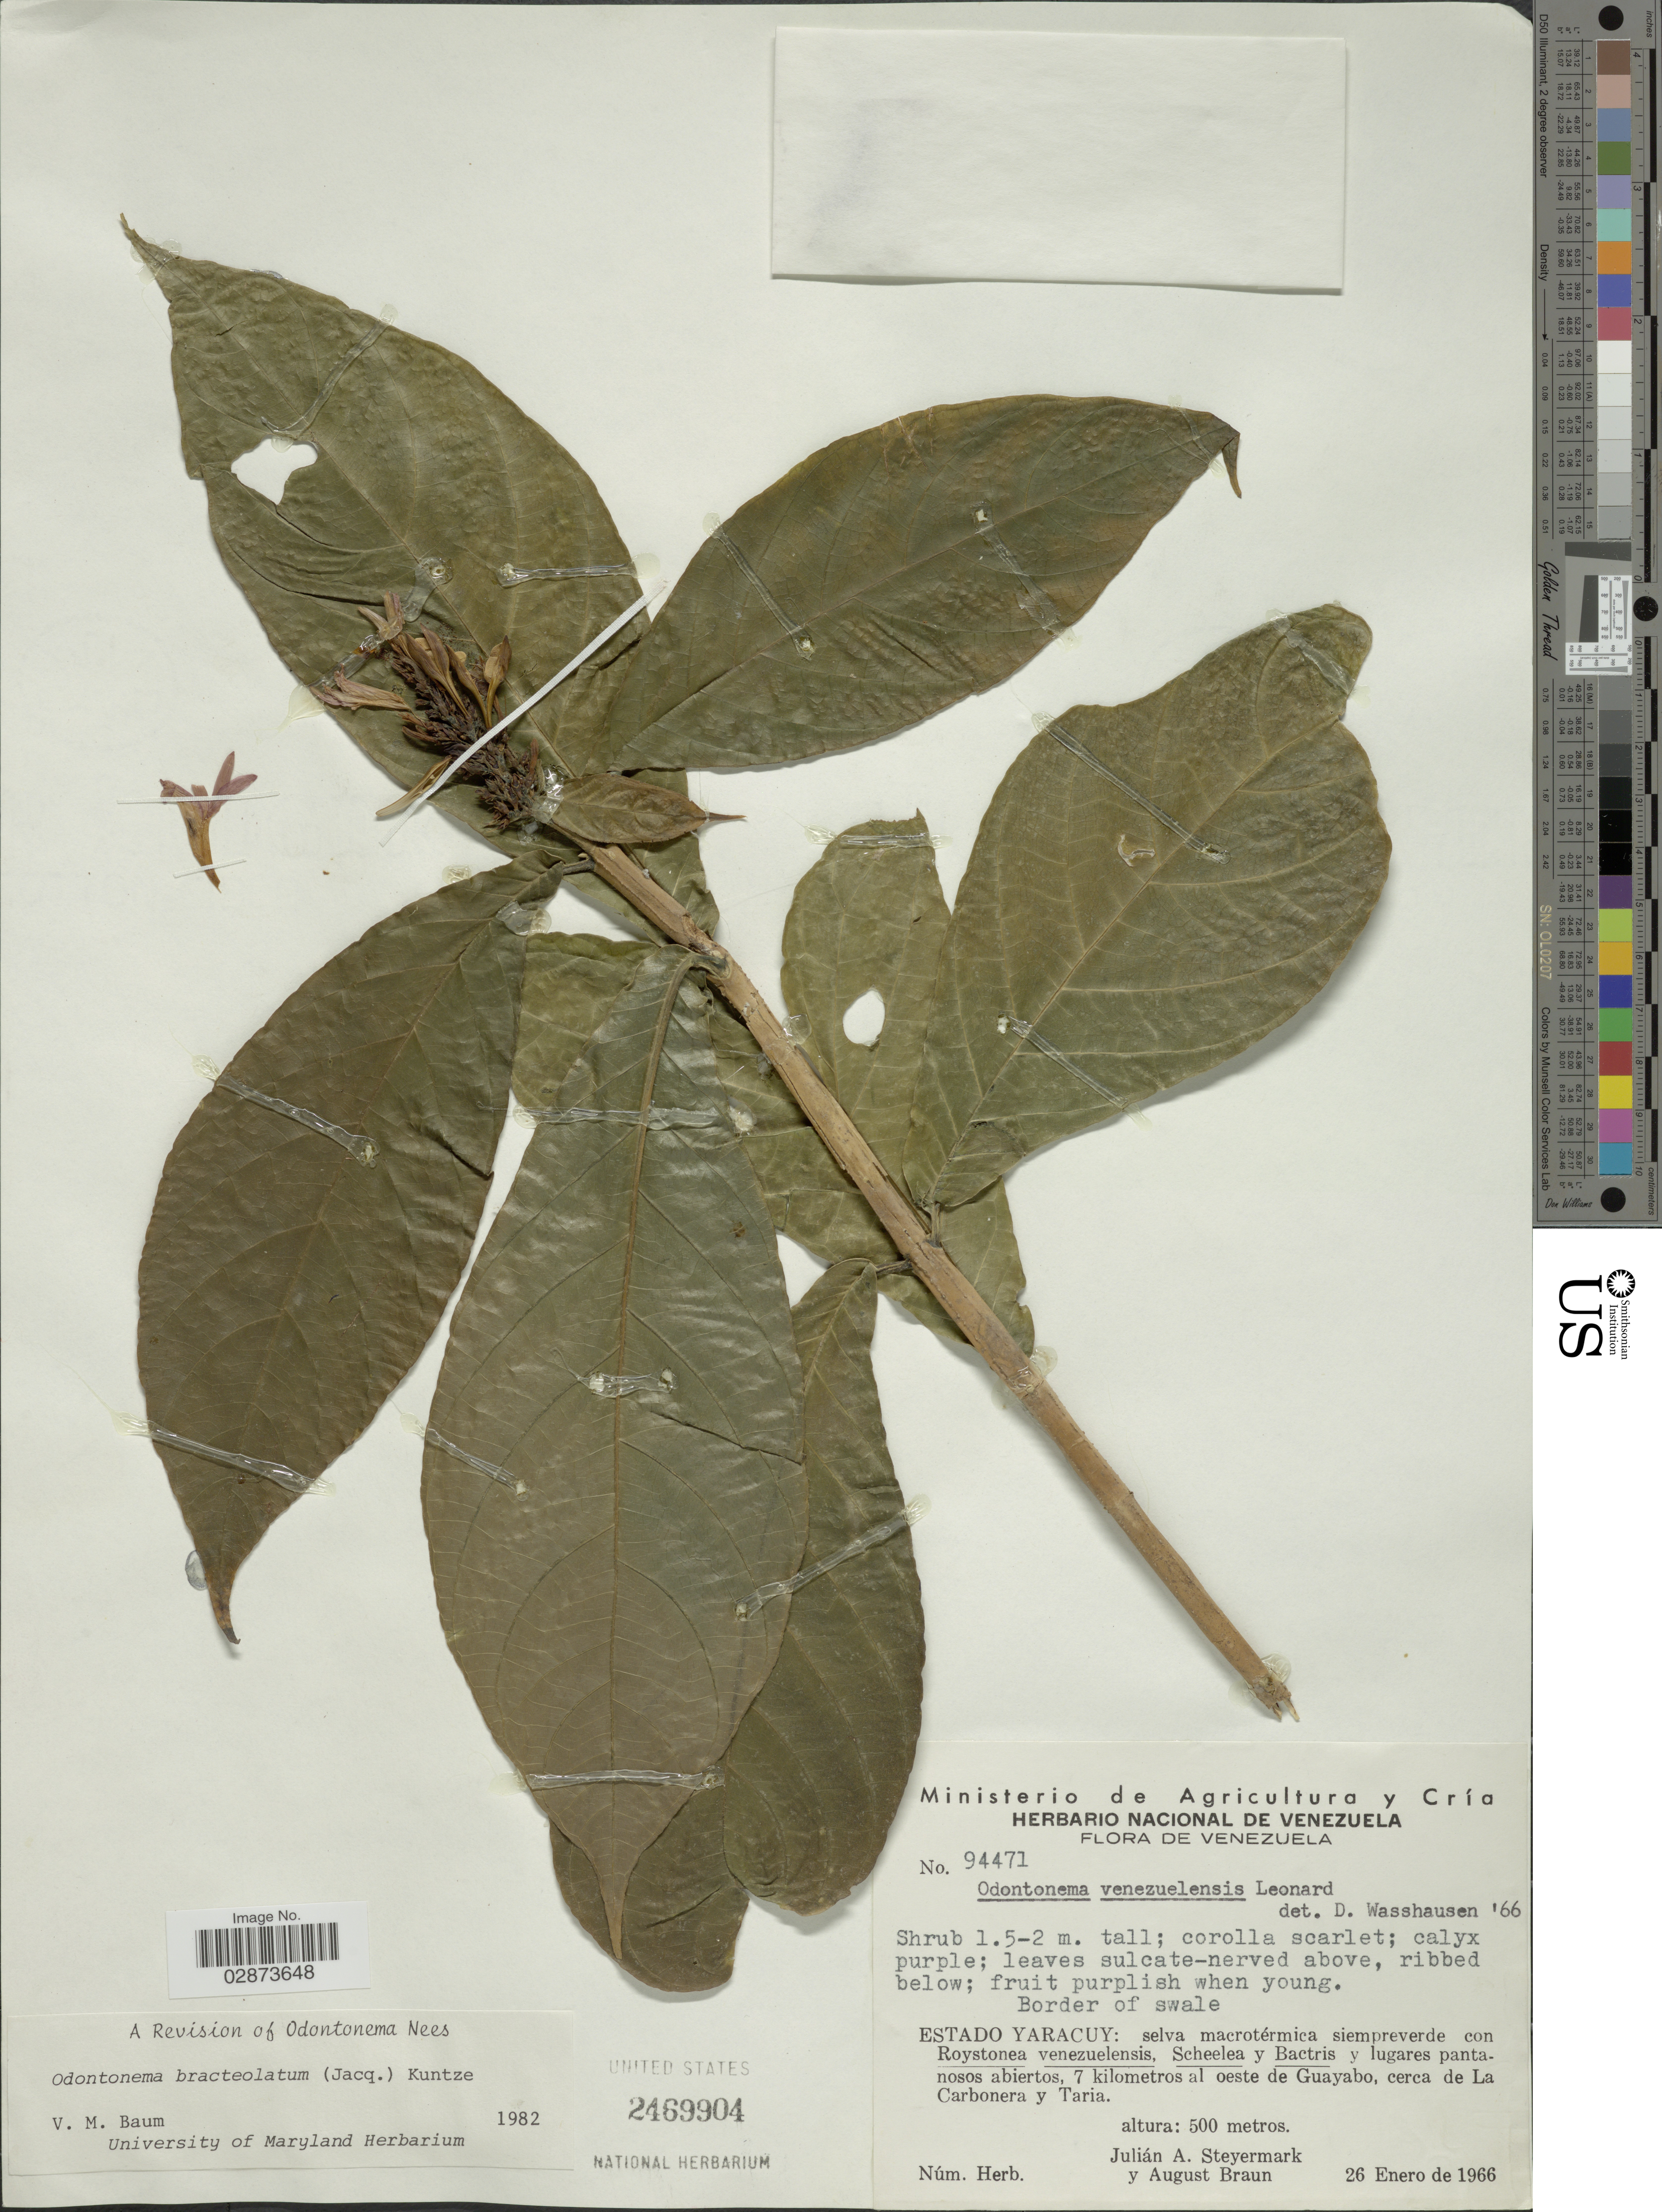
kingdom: Plantae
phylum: Tracheophyta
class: Magnoliopsida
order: Lamiales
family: Acanthaceae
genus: Odontonema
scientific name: Odontonema bracteolatum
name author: (Jacq.) Kuntze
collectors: J. Steyermark & A. Braun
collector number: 94471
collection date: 1966-01-26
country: Venezuela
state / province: Yaracuy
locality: Estado Yaracuy: 7 kilometros al oeste de Guayabo, cerca de La Carbonera y Taria.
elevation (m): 500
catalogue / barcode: US 2469904